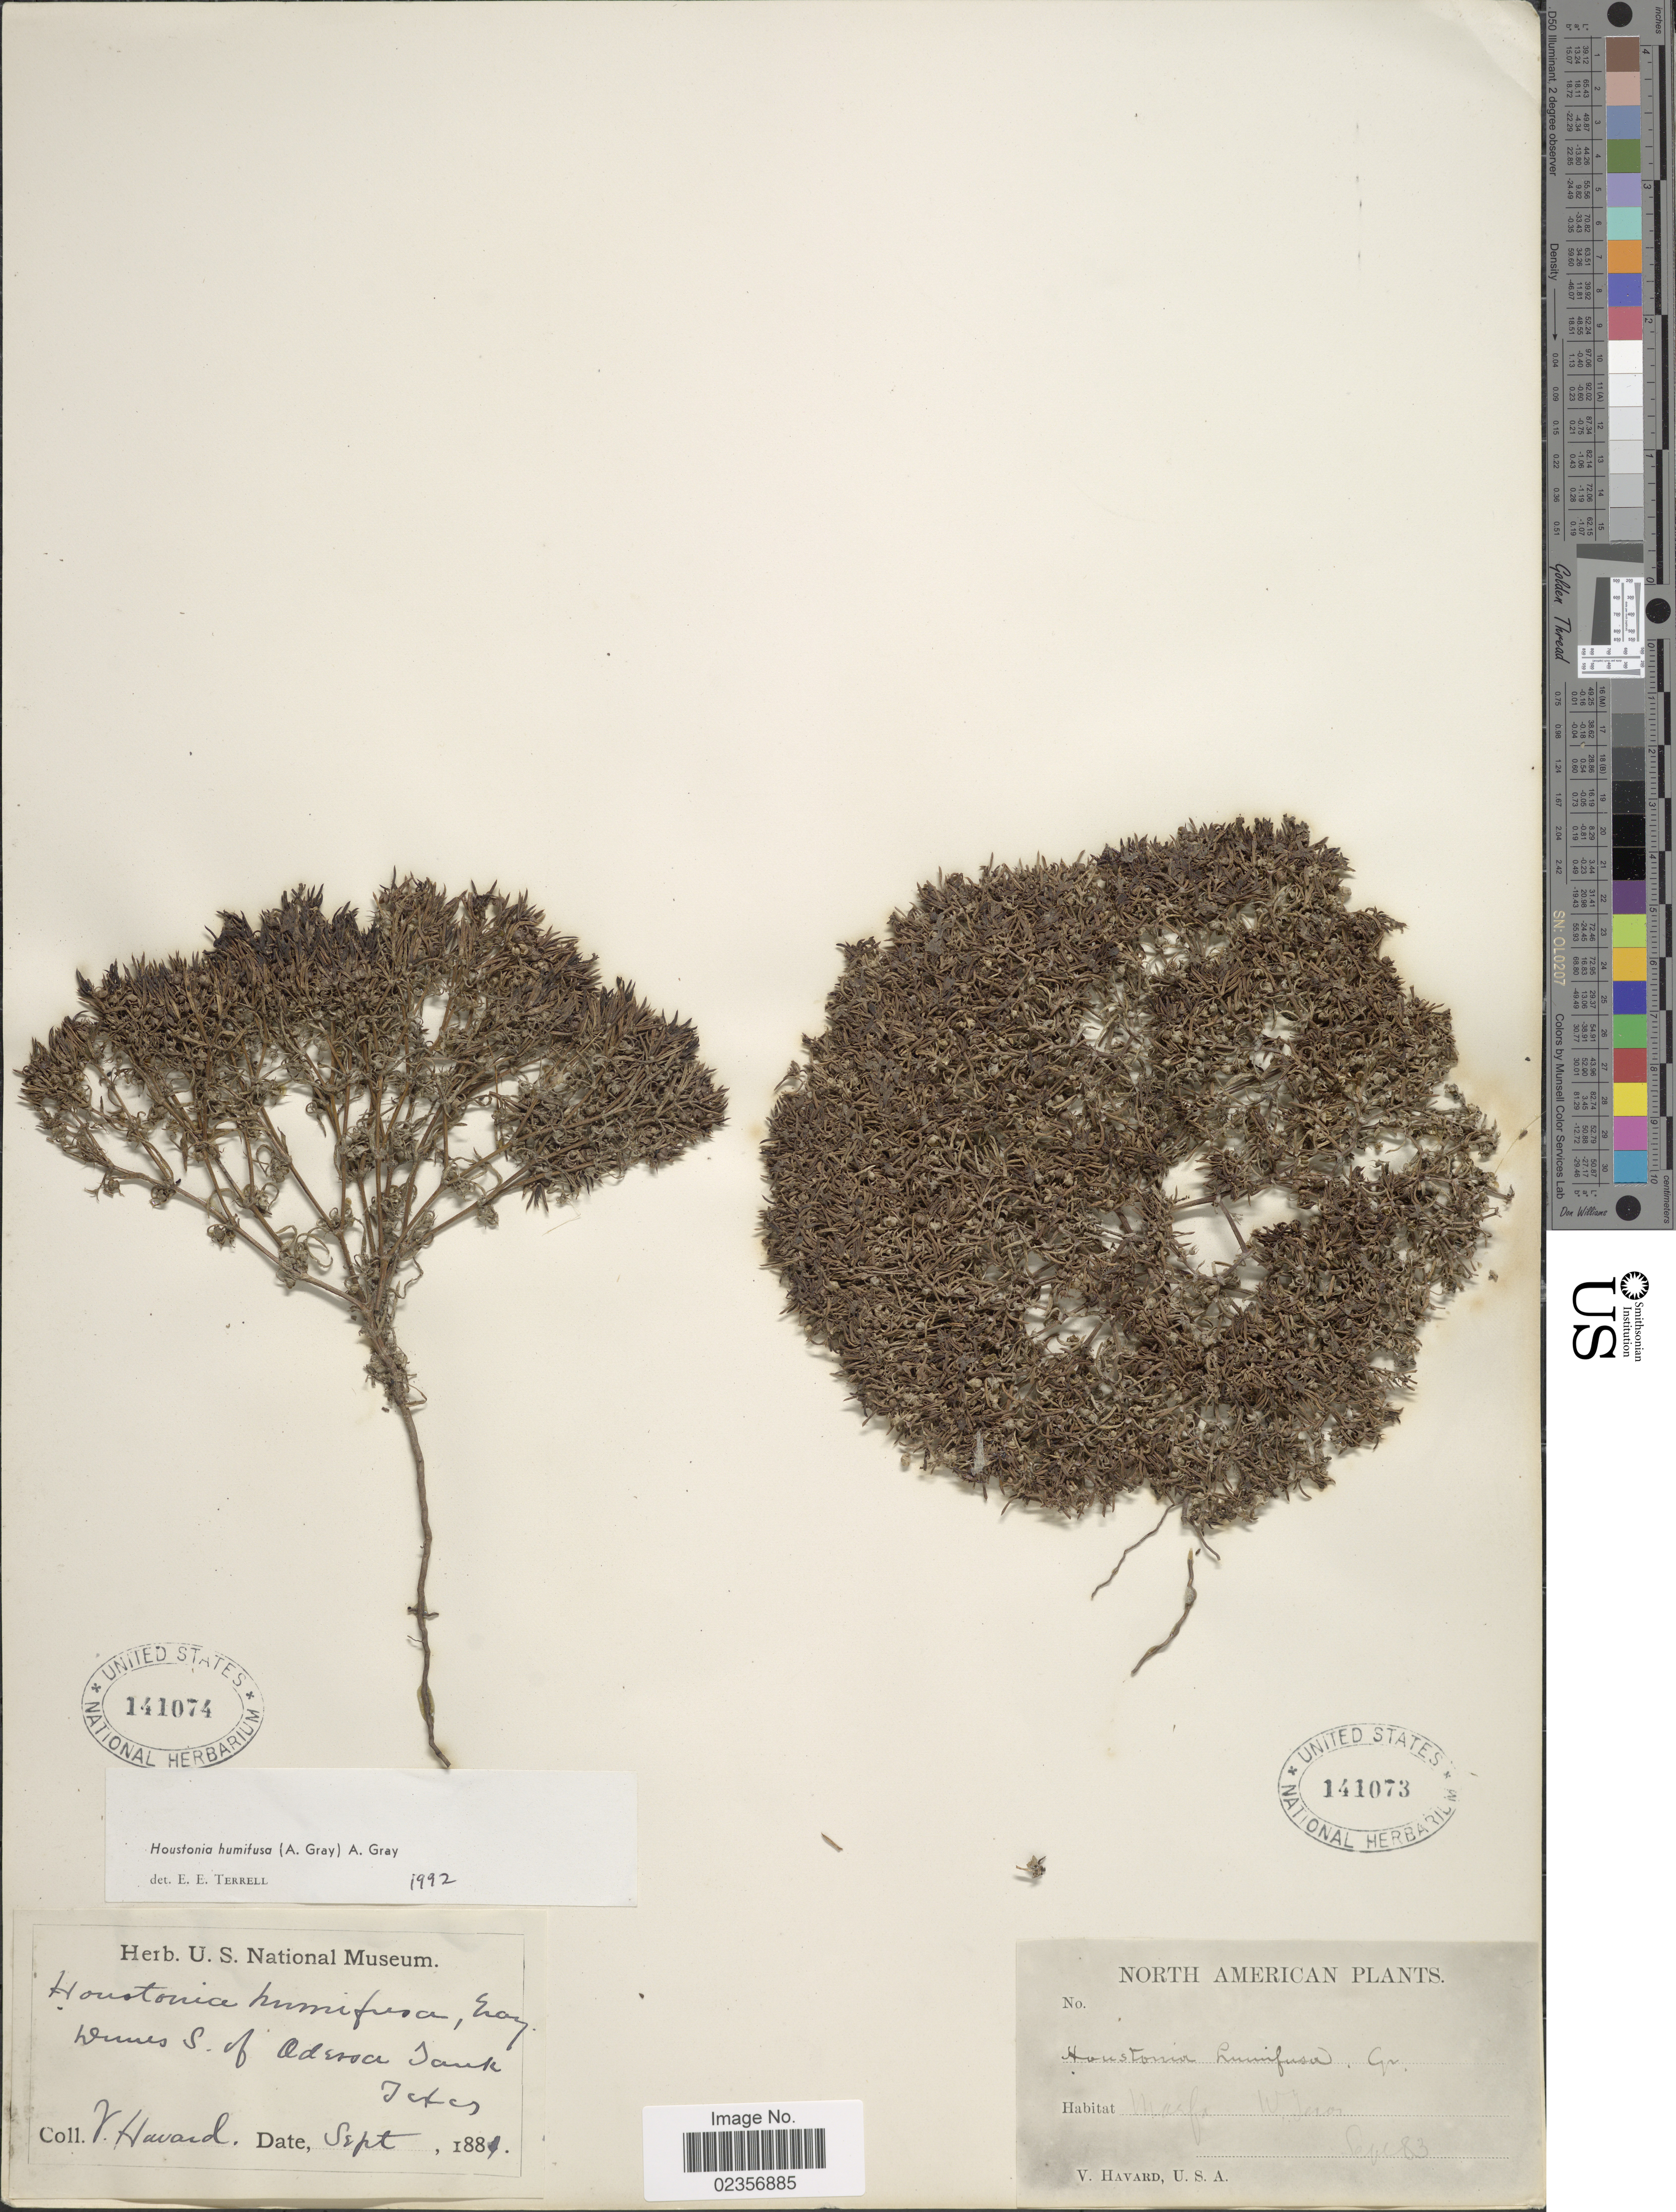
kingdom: Plantae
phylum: Tracheophyta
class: Magnoliopsida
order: Gentianales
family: Rubiaceae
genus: Houstonia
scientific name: Houstonia humifusa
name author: (A. Gray) A. Gray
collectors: V. Havard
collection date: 1881-09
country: United States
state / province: Texas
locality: Dunes S. of Odessa Park.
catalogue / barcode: US 141074